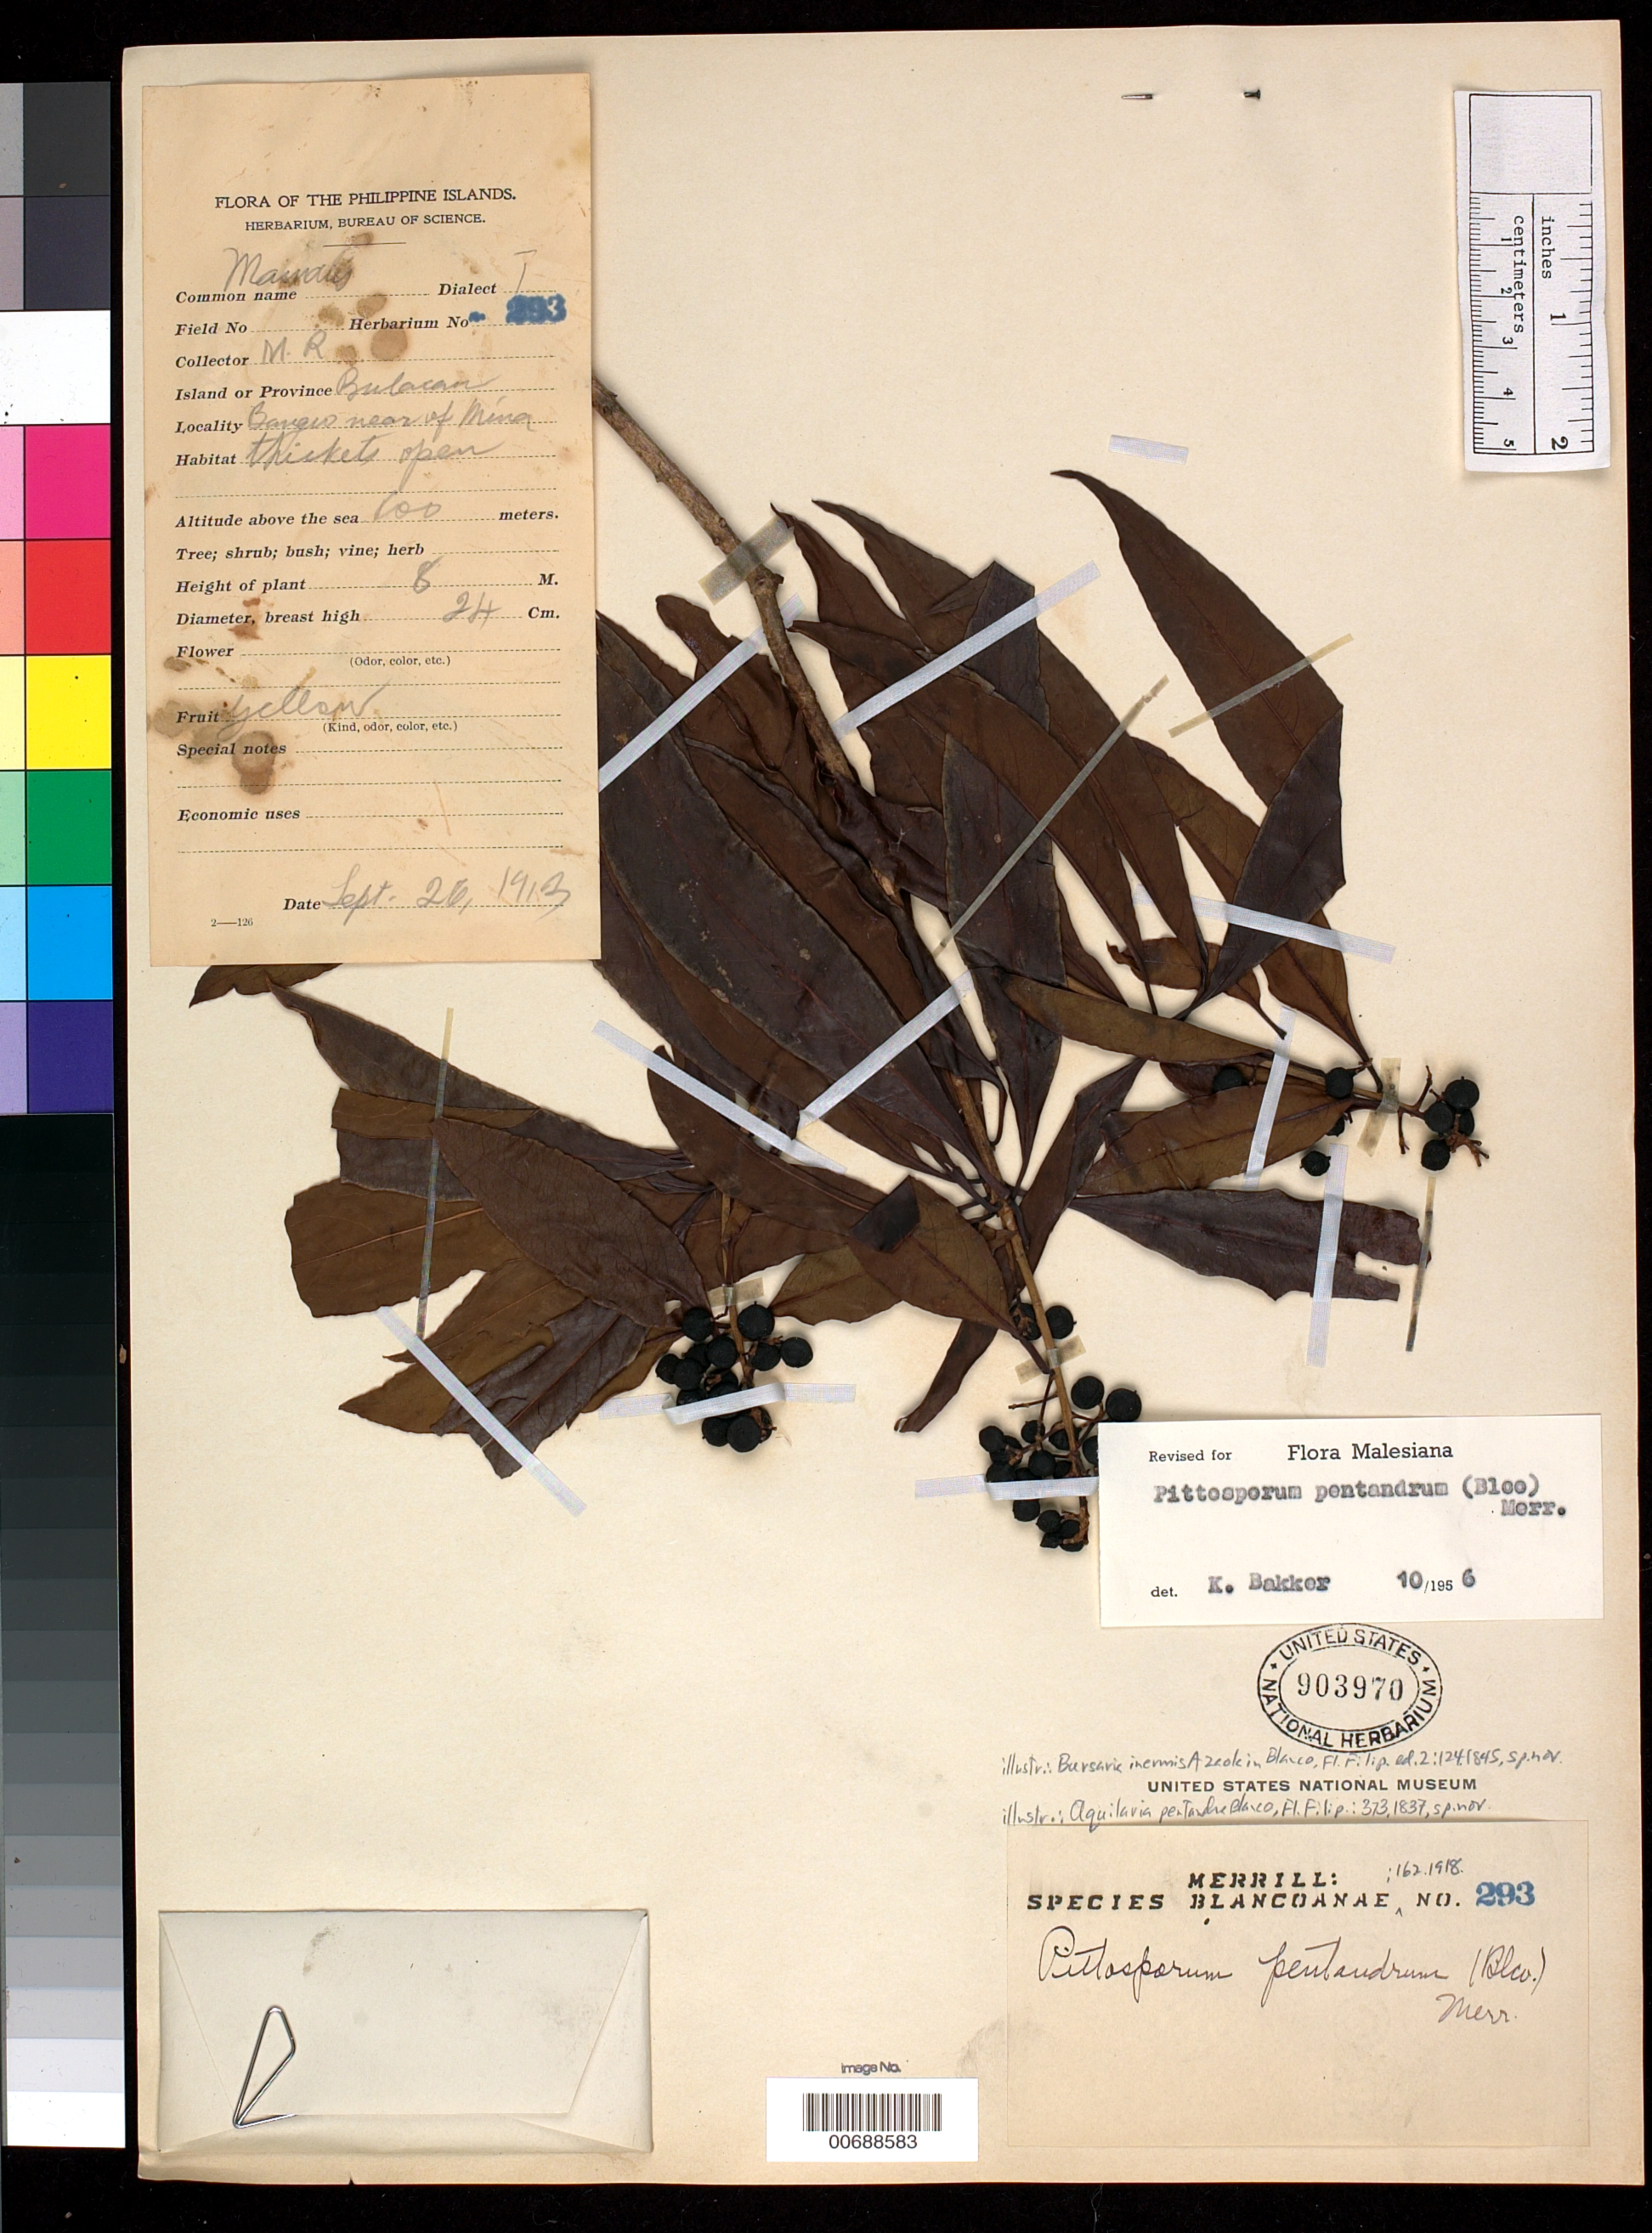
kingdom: Plantae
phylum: Tracheophyta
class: Magnoliopsida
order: Apiales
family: Pittosporaceae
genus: Pittosporum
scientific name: Pittosporum pentandrum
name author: (Blanco) Merr.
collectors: M. Ramos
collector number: Sp. Blancoan. 0293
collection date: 1913-08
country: Philippines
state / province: Central Luzon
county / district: Bulacan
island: Luzon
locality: Bangio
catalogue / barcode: US 903970